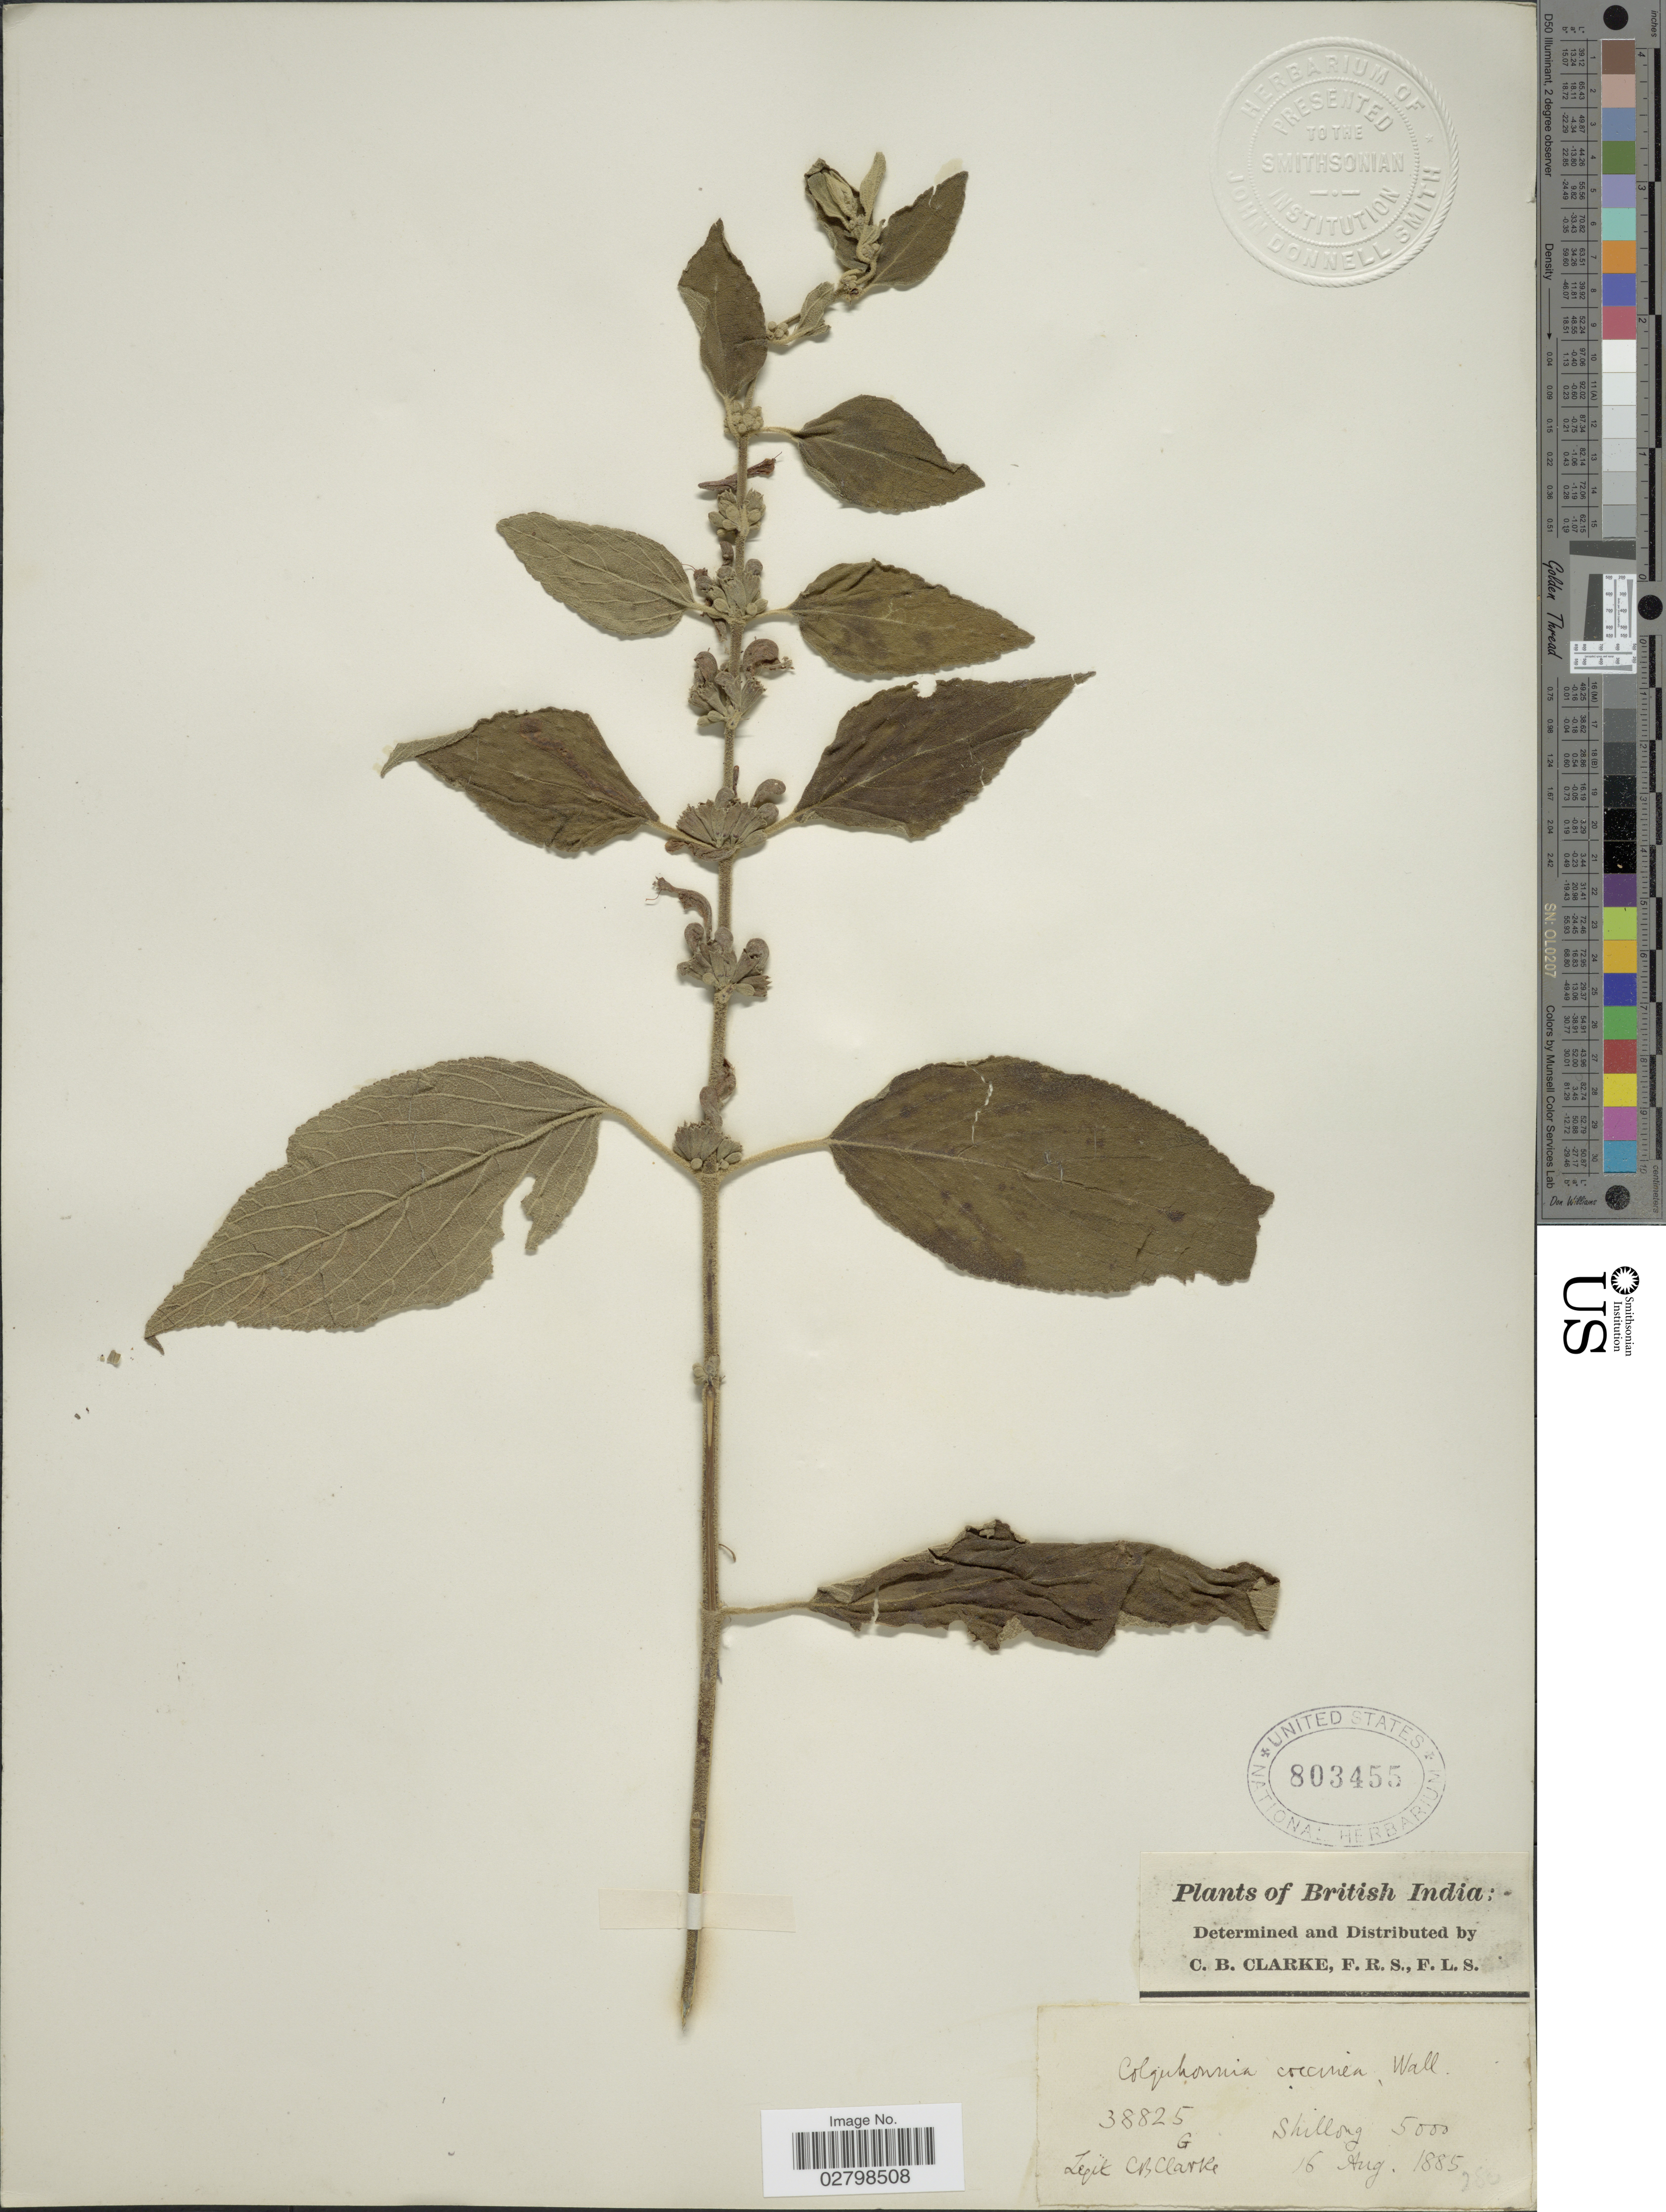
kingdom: Plantae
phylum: Tracheophyta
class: Magnoliopsida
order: Lamiales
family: Lamiaceae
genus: Colquhounia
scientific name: Colquhounia coccinea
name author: Wall.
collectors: C. B. Clarke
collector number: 38825G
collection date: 1885-08-16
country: India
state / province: Meghalaya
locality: British India. Shillong.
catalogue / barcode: US 803455